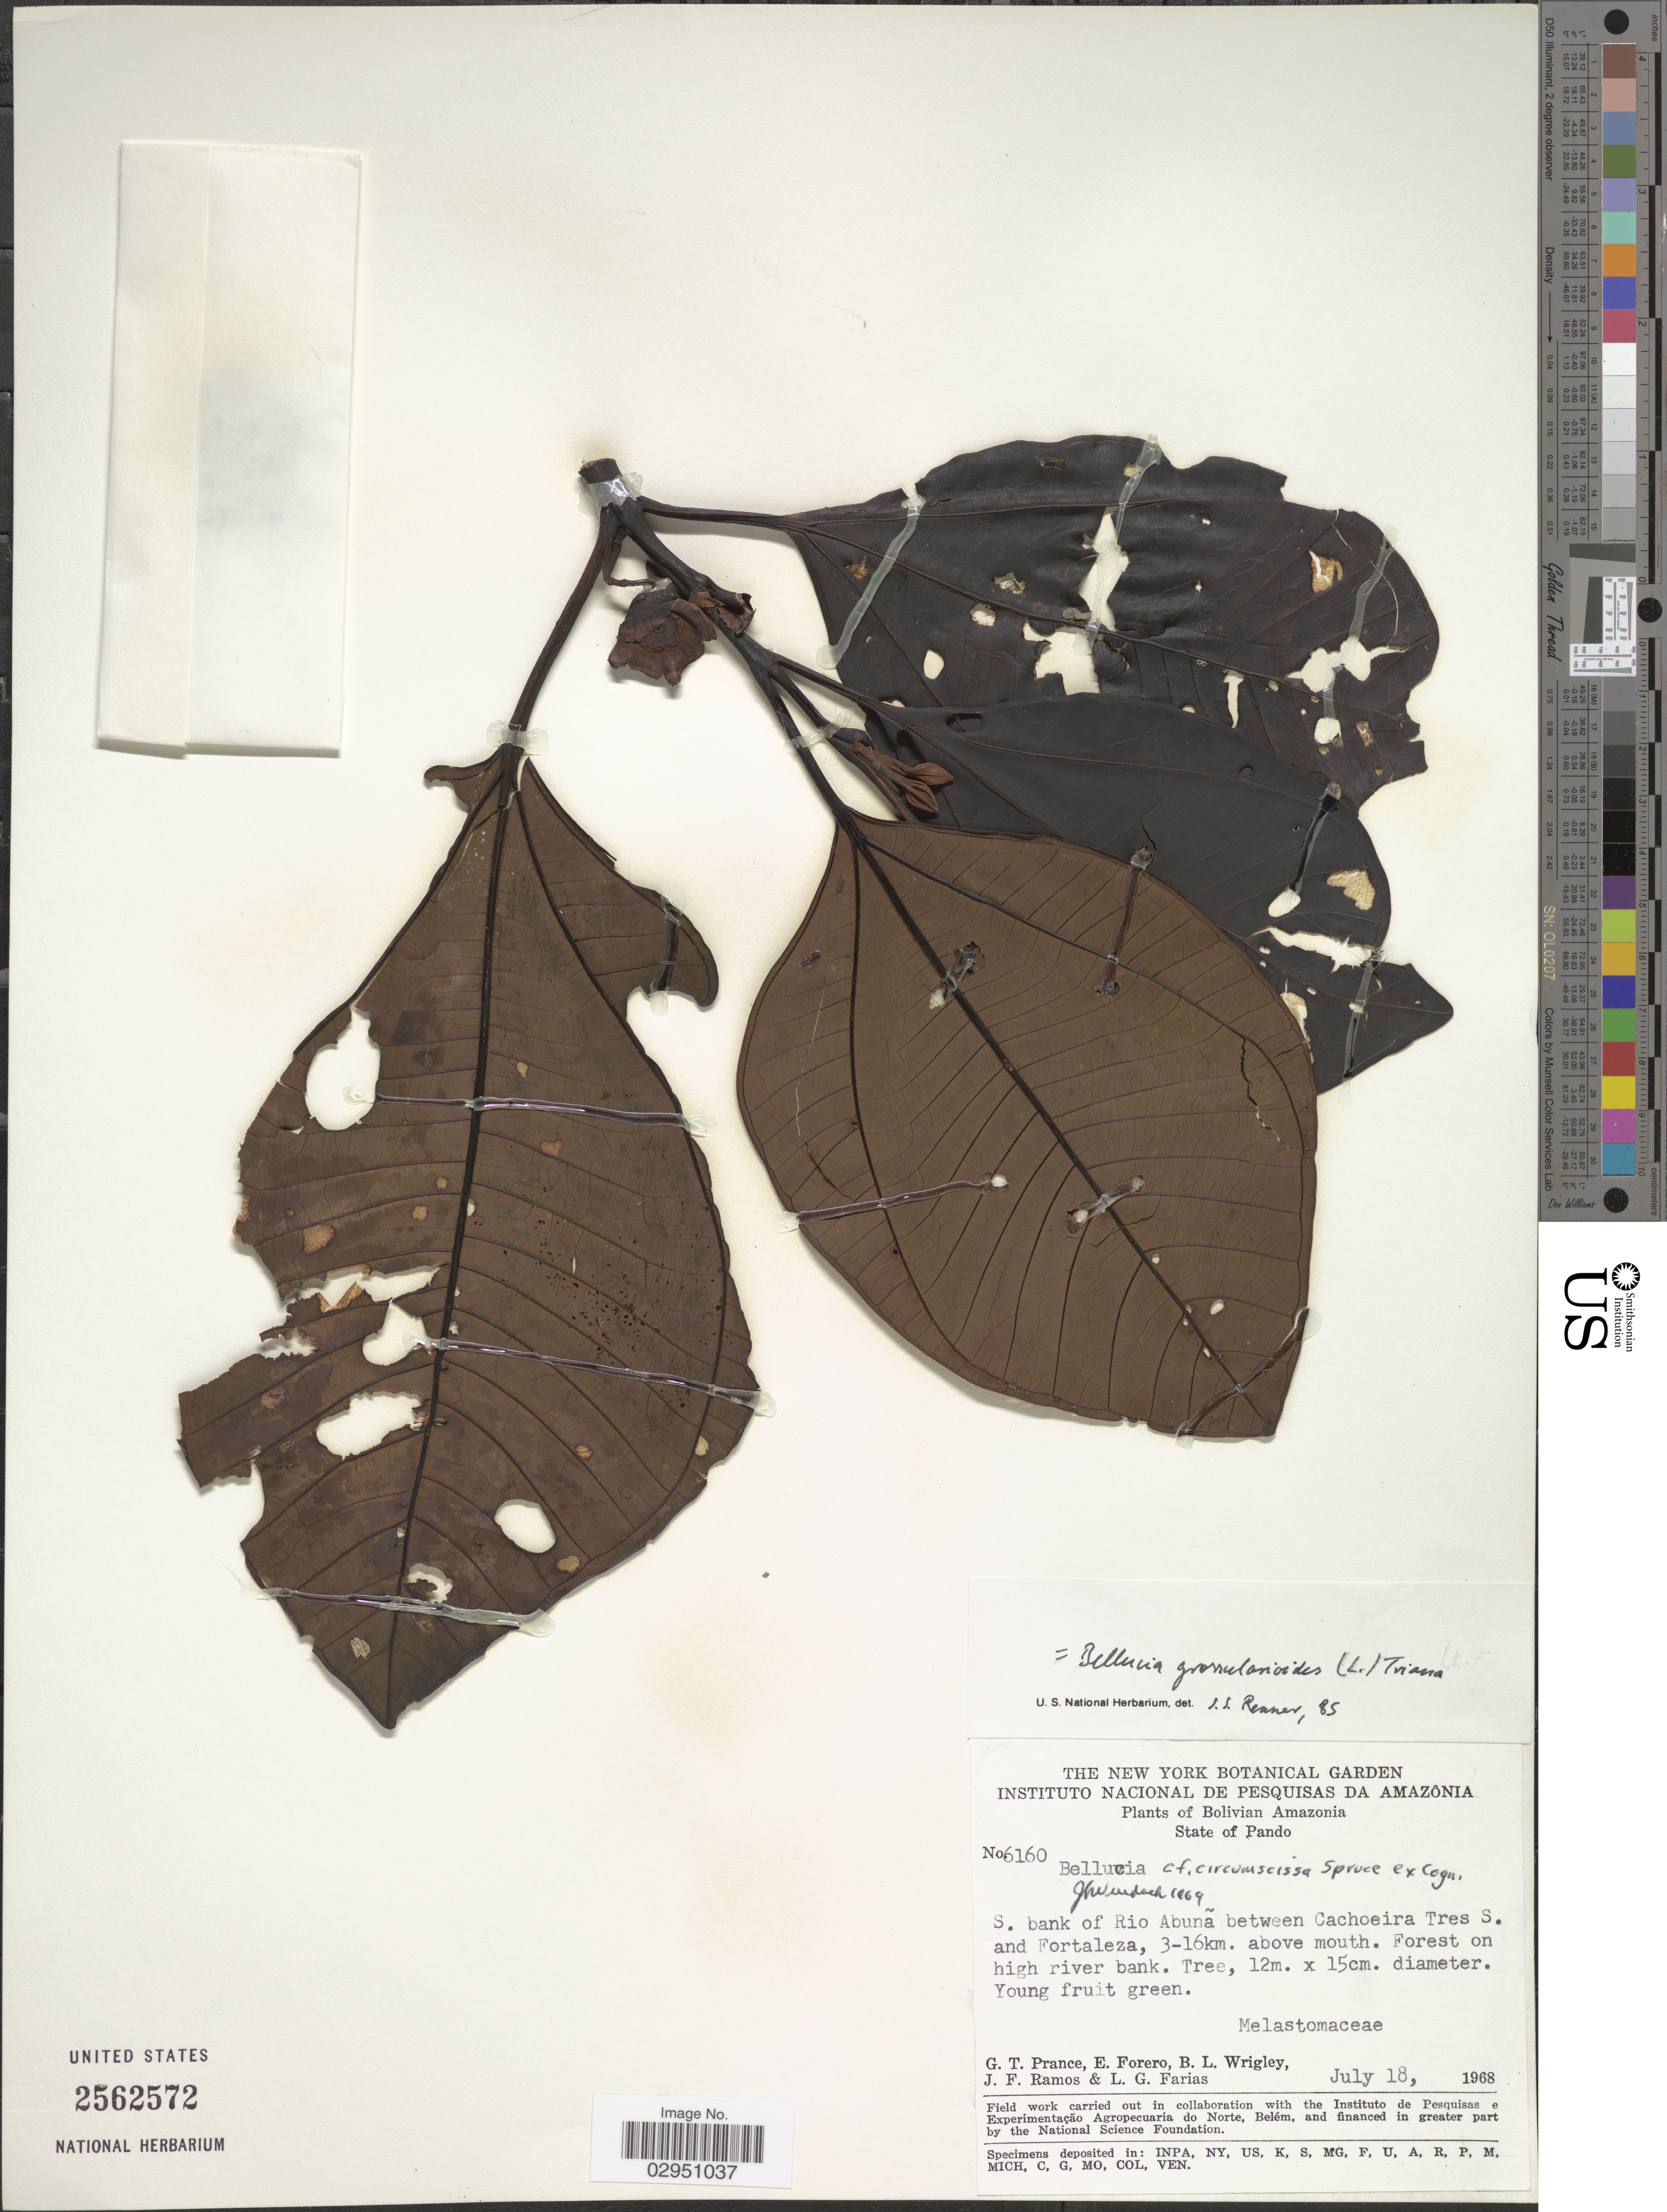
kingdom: Plantae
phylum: Tracheophyta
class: Magnoliopsida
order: Myrtales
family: Melastomataceae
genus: Bellucia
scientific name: Bellucia grossularioides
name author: (L.) Triana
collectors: G. T. Prance, E. Forero, B. L. Wrigley, J. F. Ramos & L. G. Farias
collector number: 6160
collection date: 1968-07-18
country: Bolivia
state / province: Pando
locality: Bolivian Amazonia. S. bank of Rio Ubuña between Cachoeira Tres S. and Fortaleza, 3-16 km. above mouth.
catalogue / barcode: US 2562572